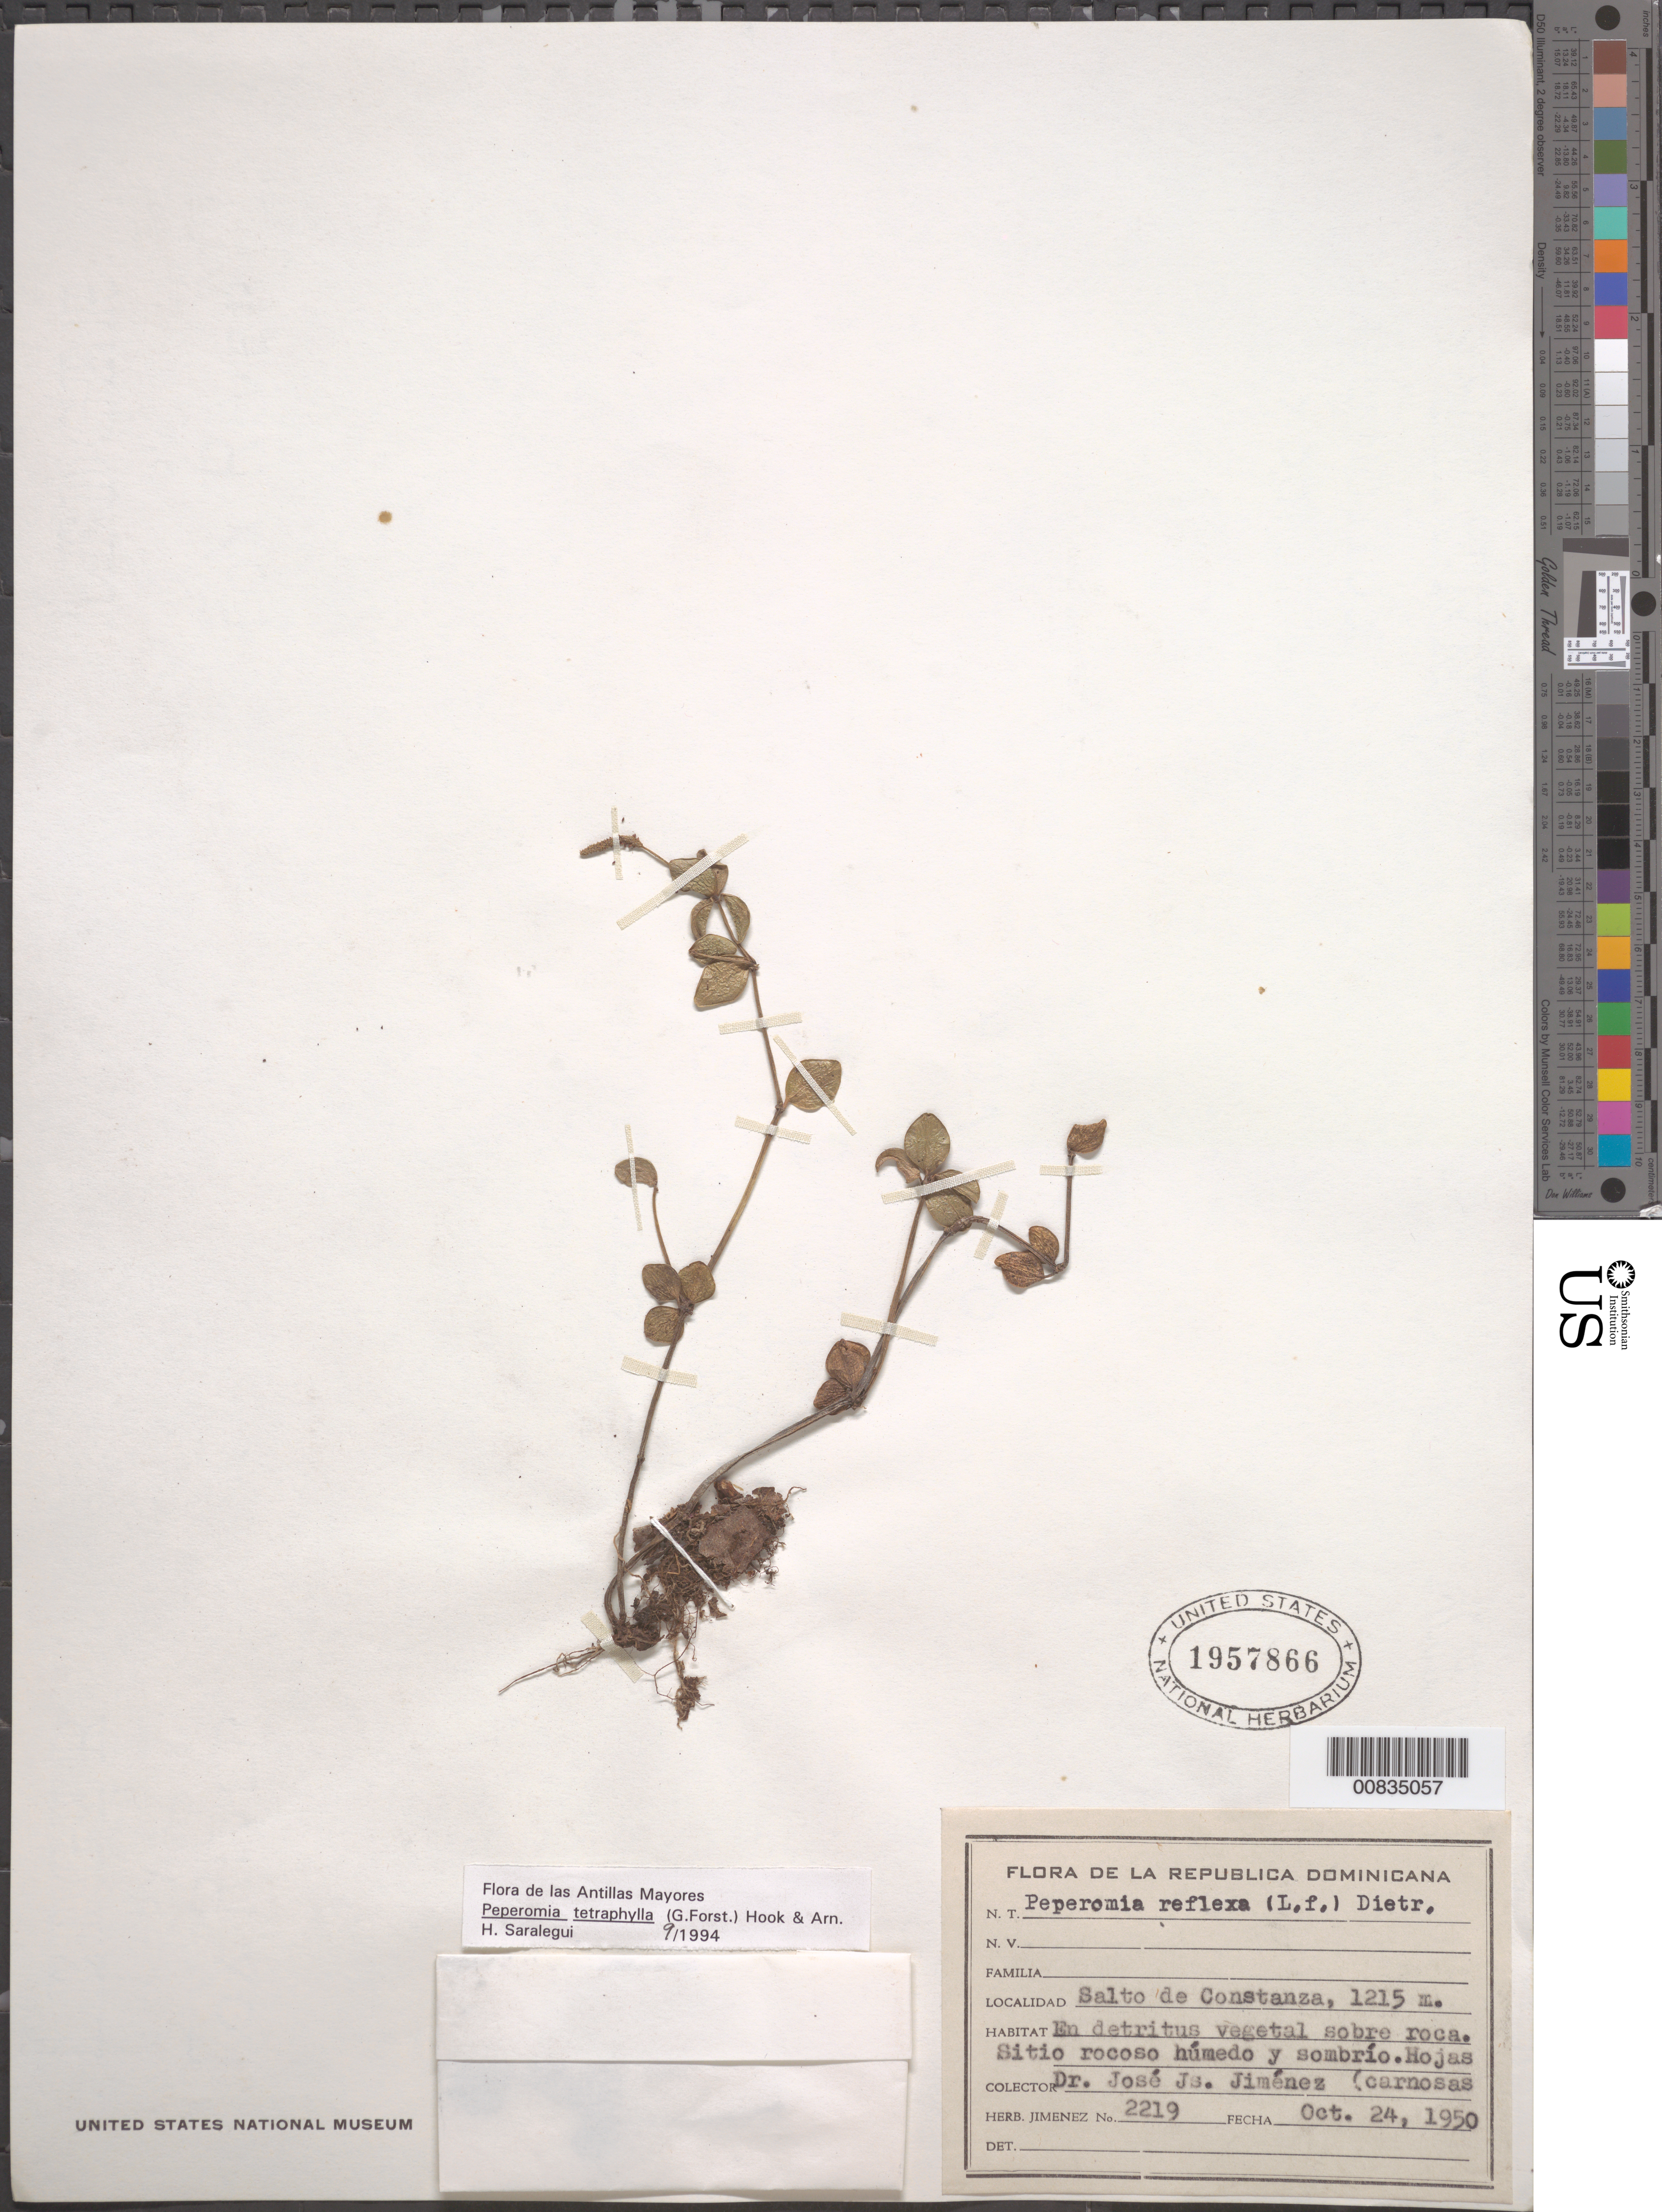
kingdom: Plantae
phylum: Tracheophyta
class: Magnoliopsida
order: Piperales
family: Piperaceae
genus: Peperomia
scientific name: Peperomia trichopus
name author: Trel. in J.F. Macbr.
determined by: Saralegui Boza, H., (HAJB), Jardin Botanico Nacional (Habana)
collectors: J. J. Jiménez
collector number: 2219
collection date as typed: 24 Oct 1950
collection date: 1950-10-24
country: Dominican Republic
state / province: La Vega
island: Hispaniola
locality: Salto de Constanza.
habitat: En detritus vegetal sobre roca. Sitio rocoso húmedo y sombrío.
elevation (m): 1215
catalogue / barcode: US 1957866